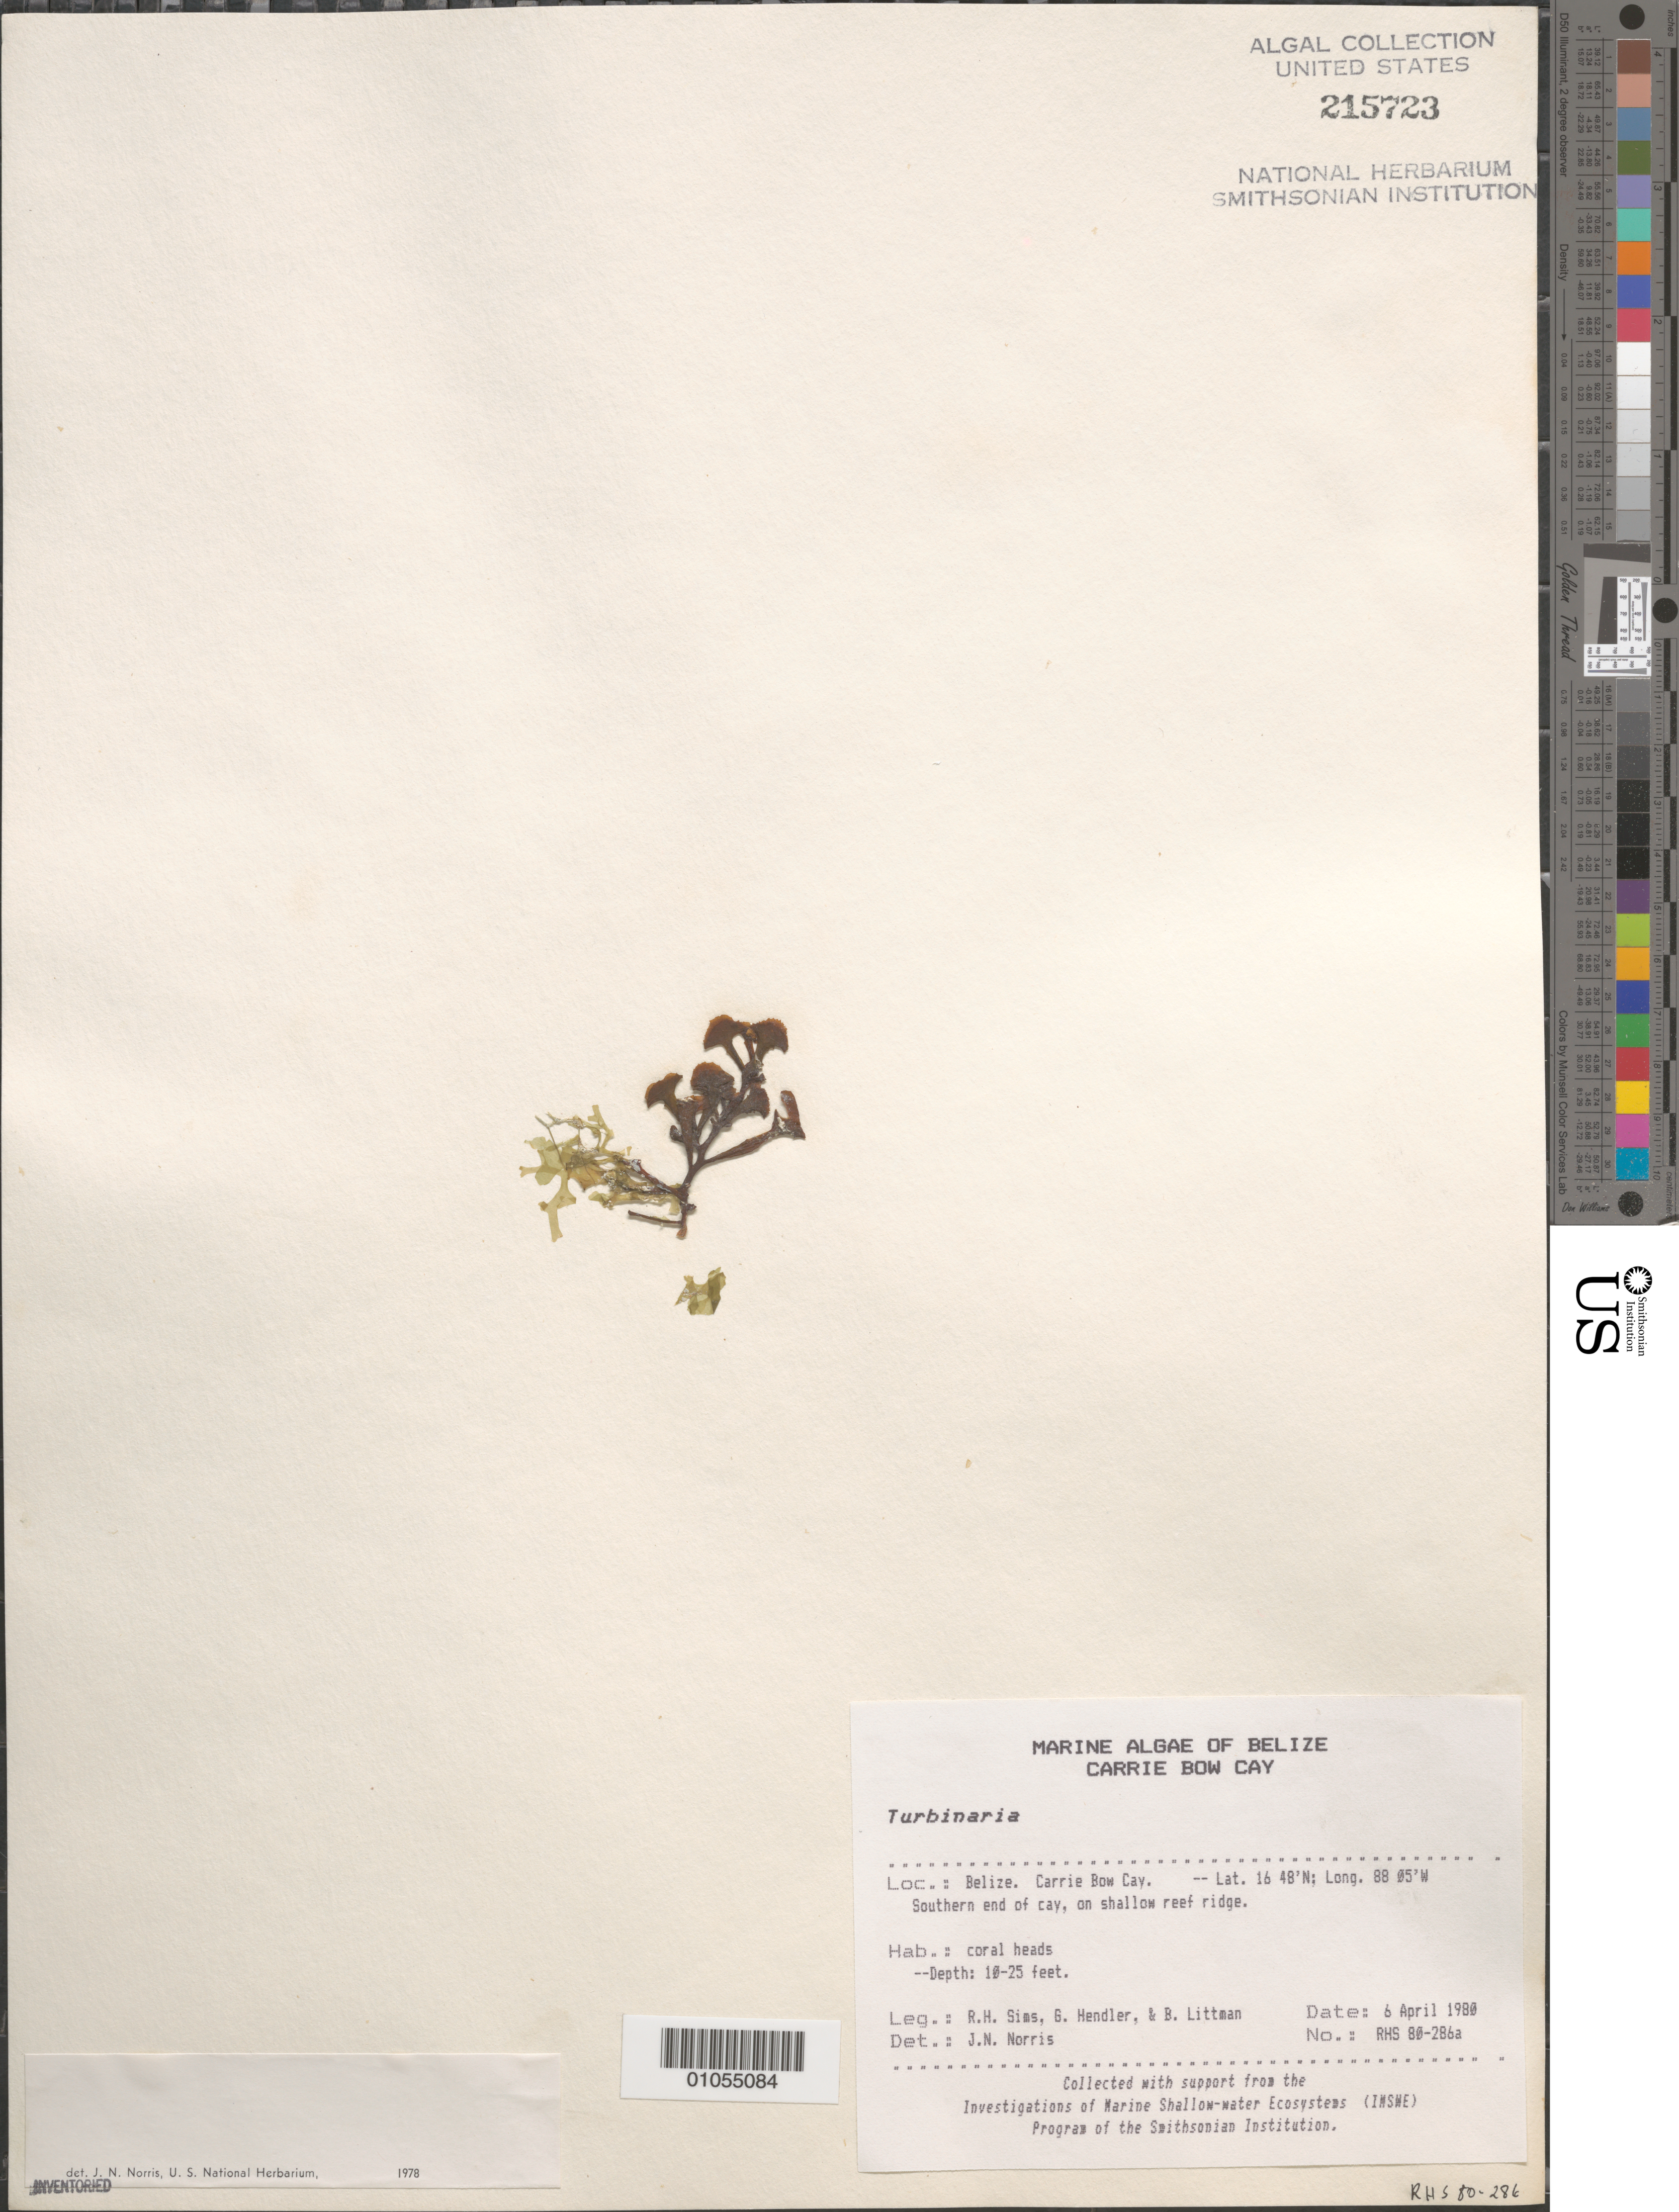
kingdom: Chromista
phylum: Ochrophyta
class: Phaeophyceae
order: Fucales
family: Sargassaceae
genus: Turbinaria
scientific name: Turbinaria sp.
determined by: Norris, James N.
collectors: R. H. Sims, G. Hendler & B. Littman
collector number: RHS 80-286A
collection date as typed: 06 Apr 1980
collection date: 1980-04-06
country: Belize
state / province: Stann Creek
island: Carrie Bow Cay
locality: Off the cay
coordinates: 16 48'N, 88 05'W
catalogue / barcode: US 215723